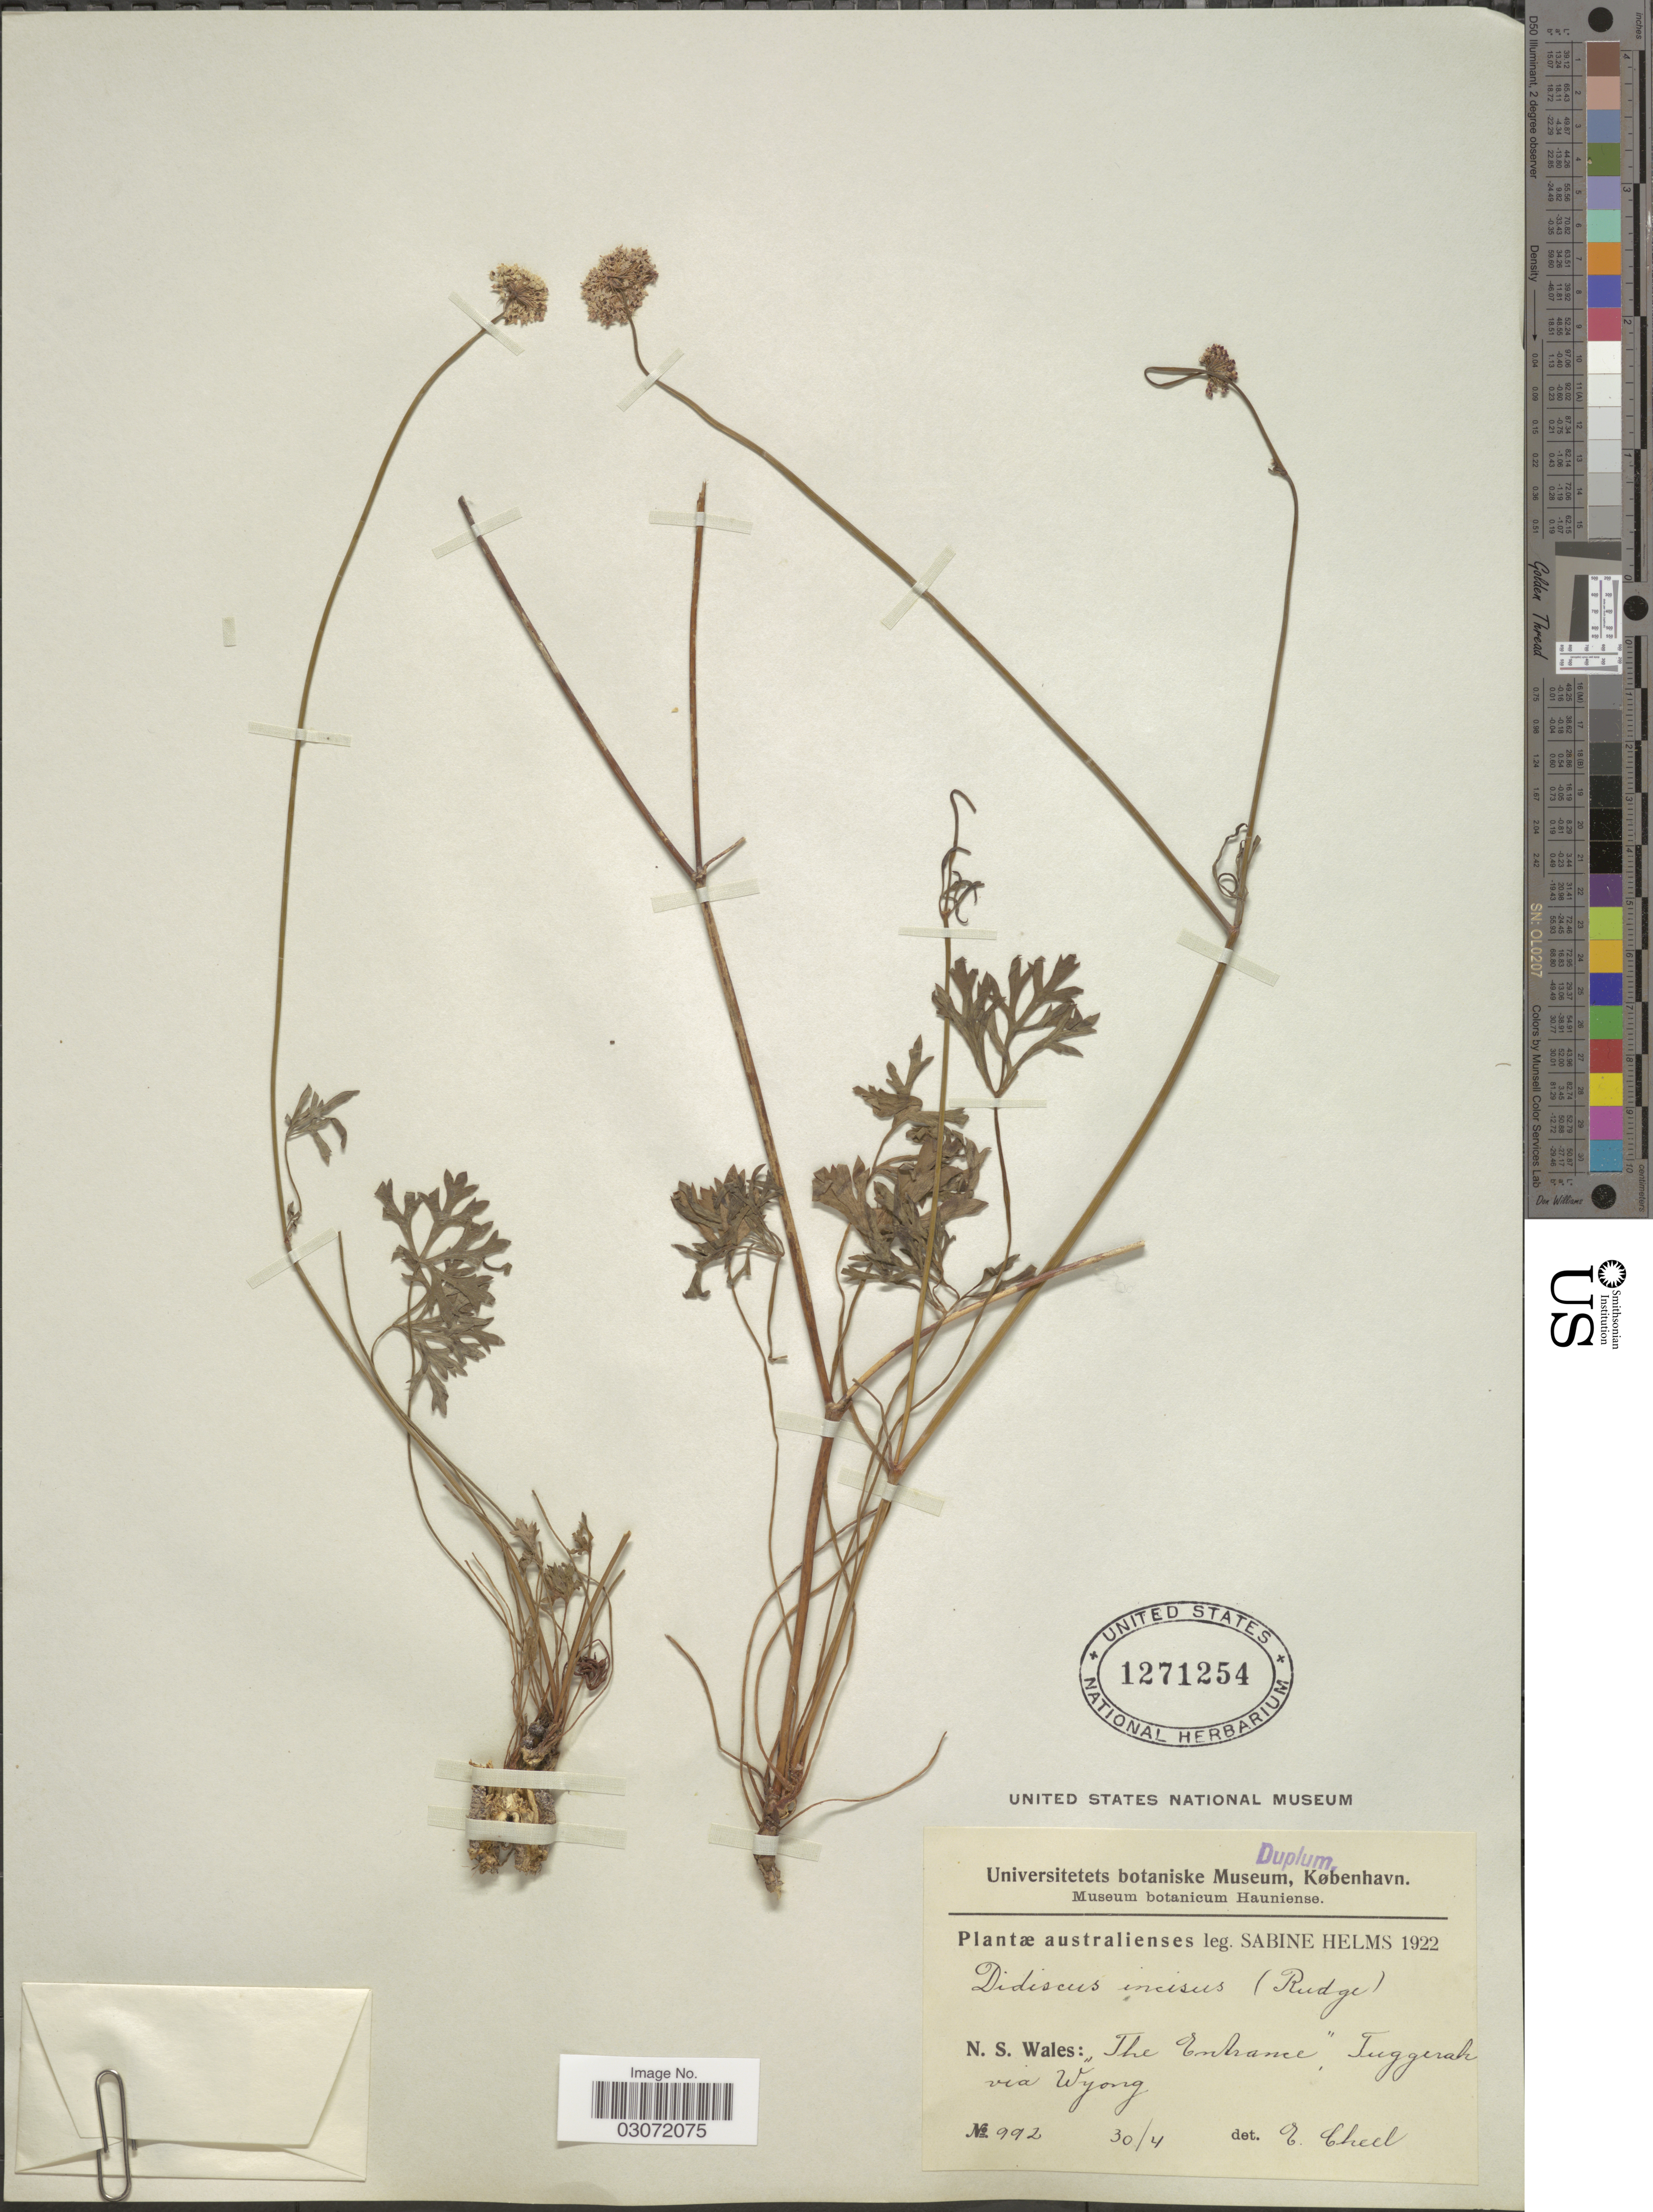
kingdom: Plantae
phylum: Tracheophyta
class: Magnoliopsida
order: Apiales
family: Araliaceae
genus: Trachymene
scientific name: Trachymene incisa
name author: Rudge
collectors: S. Helms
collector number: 992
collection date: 1922-04-30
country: Australia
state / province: New South Wales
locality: N. S. Wales: "The Entrance," Tuggerah via Wyong.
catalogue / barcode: US 1271254